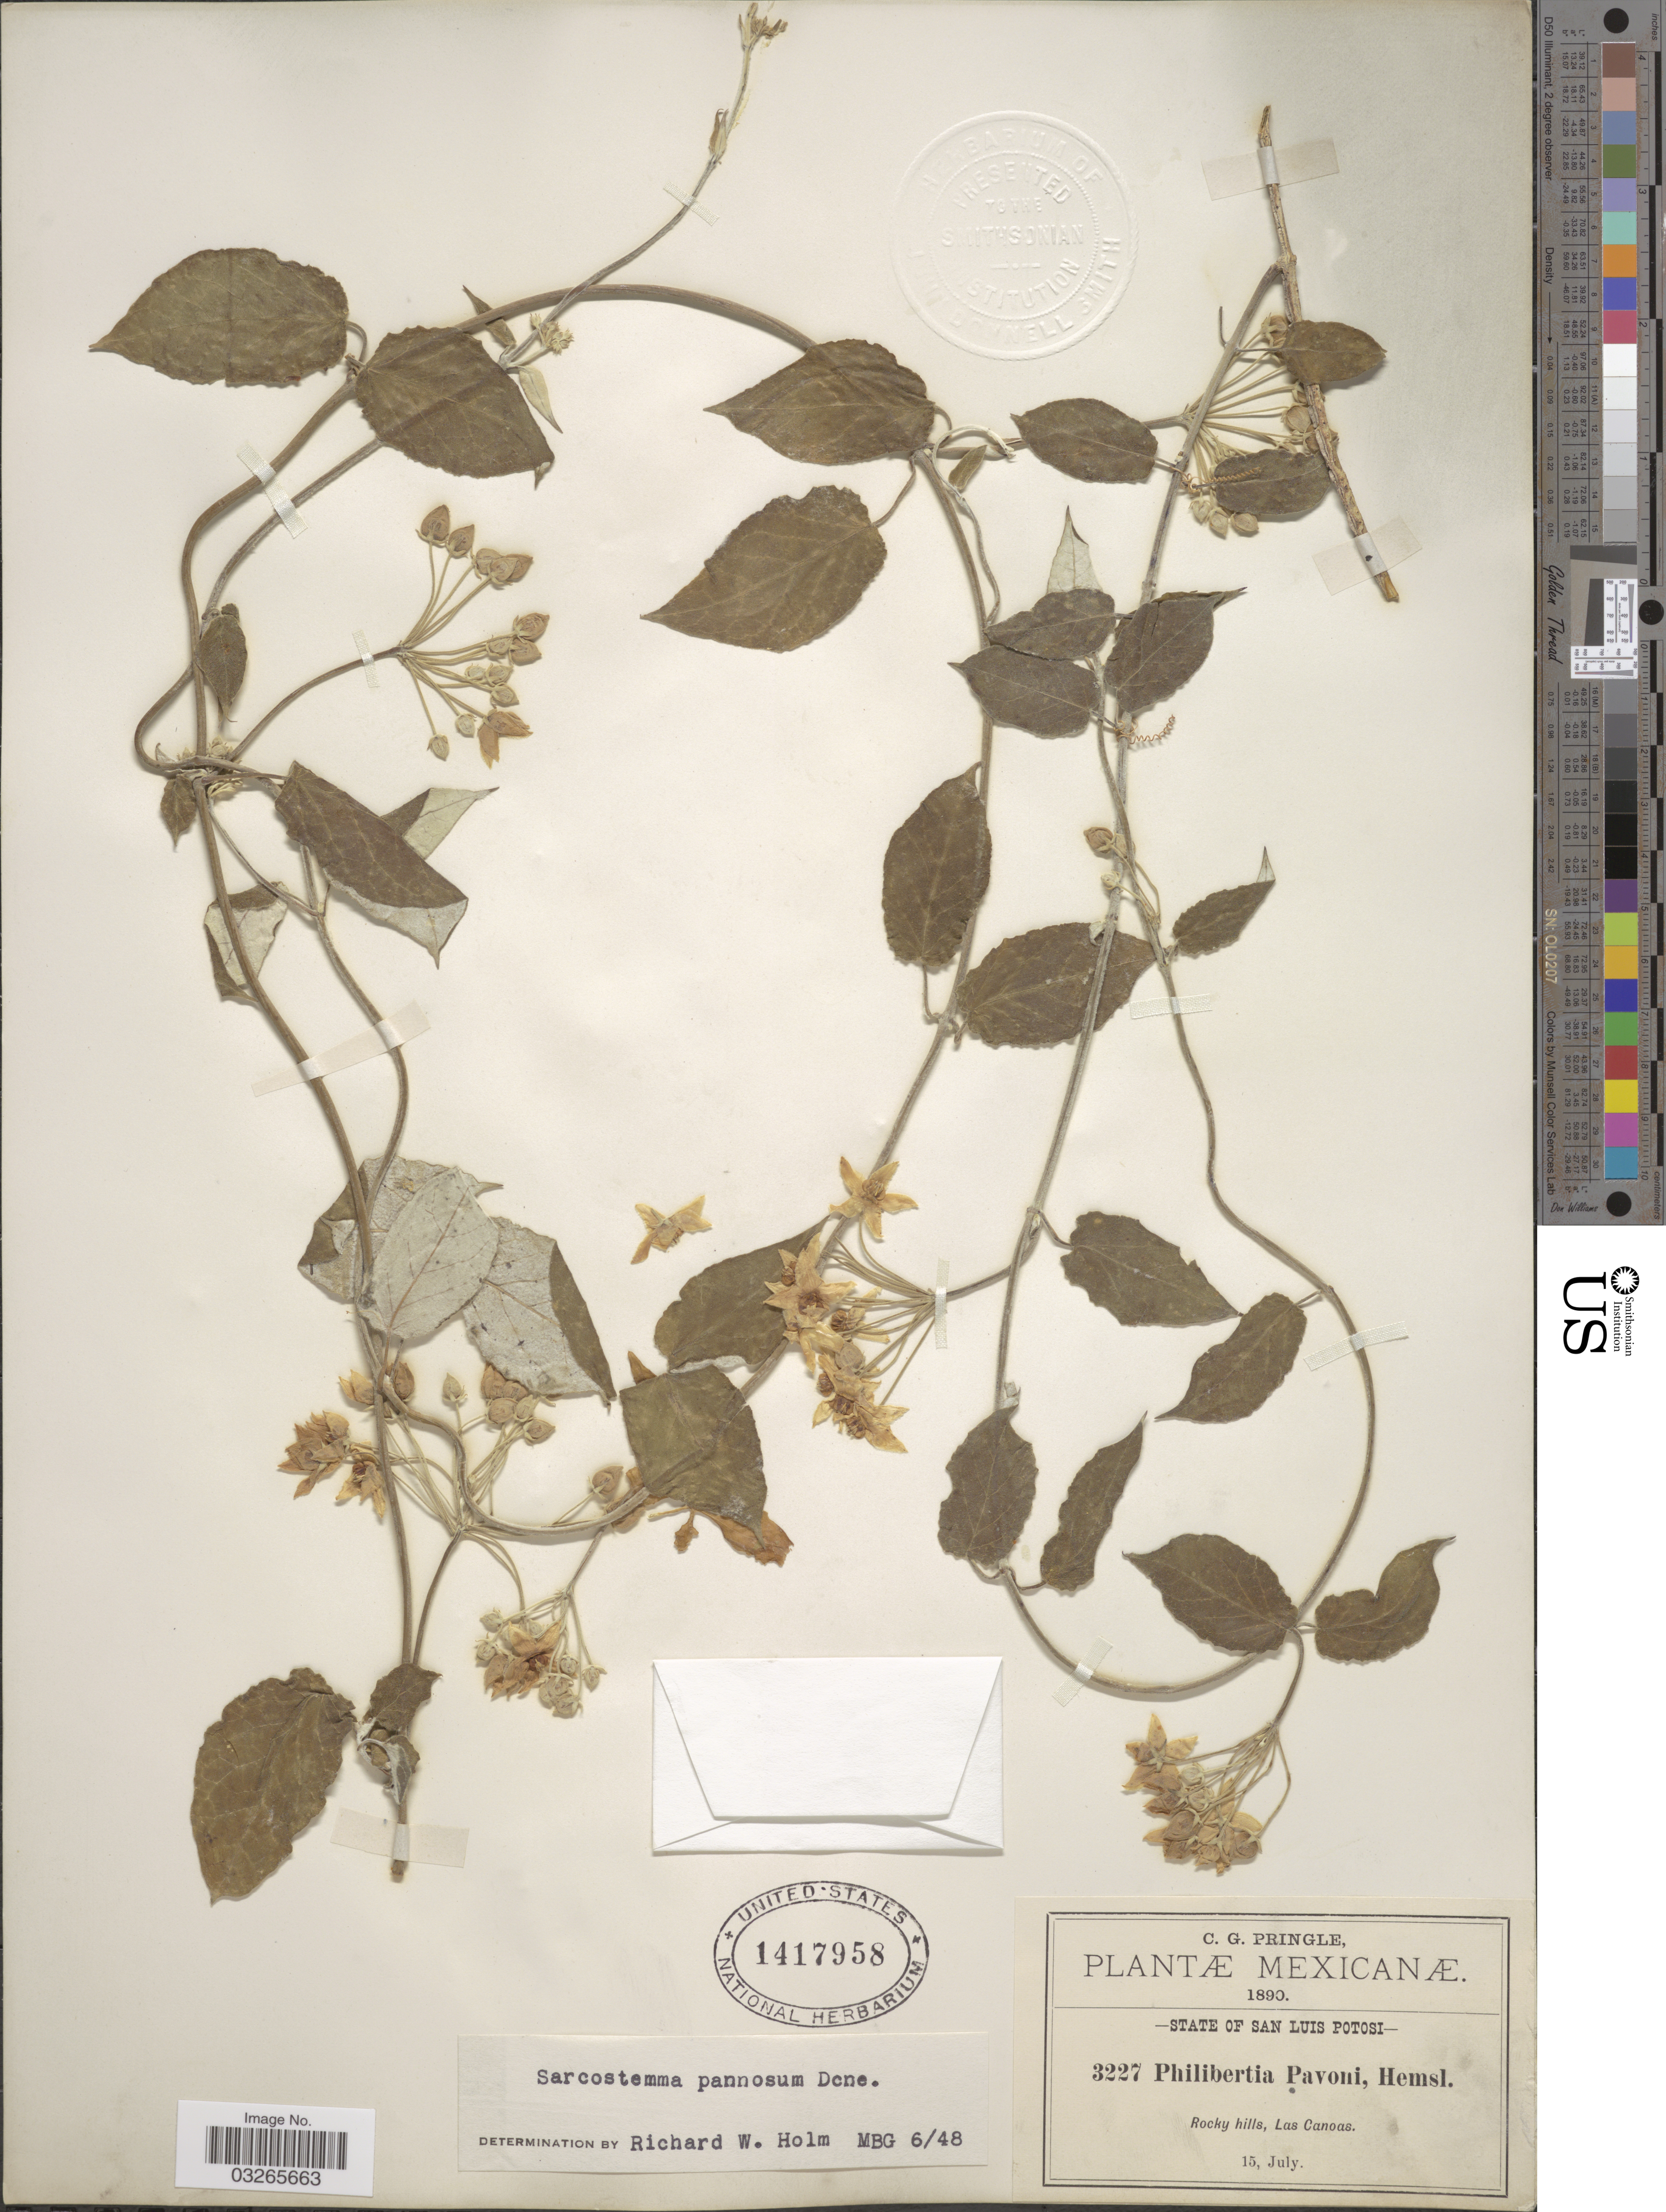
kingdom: Plantae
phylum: Tracheophyta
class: Magnoliopsida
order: Gentianales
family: Apocynaceae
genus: Sarcostemma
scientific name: Sarcostemma pannosum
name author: Decne.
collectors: C. G. Pringle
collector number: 3227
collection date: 1890-07-15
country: Mexico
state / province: San Luis Potosí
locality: Rocky hills, Las Canoas.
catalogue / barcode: US 1417958